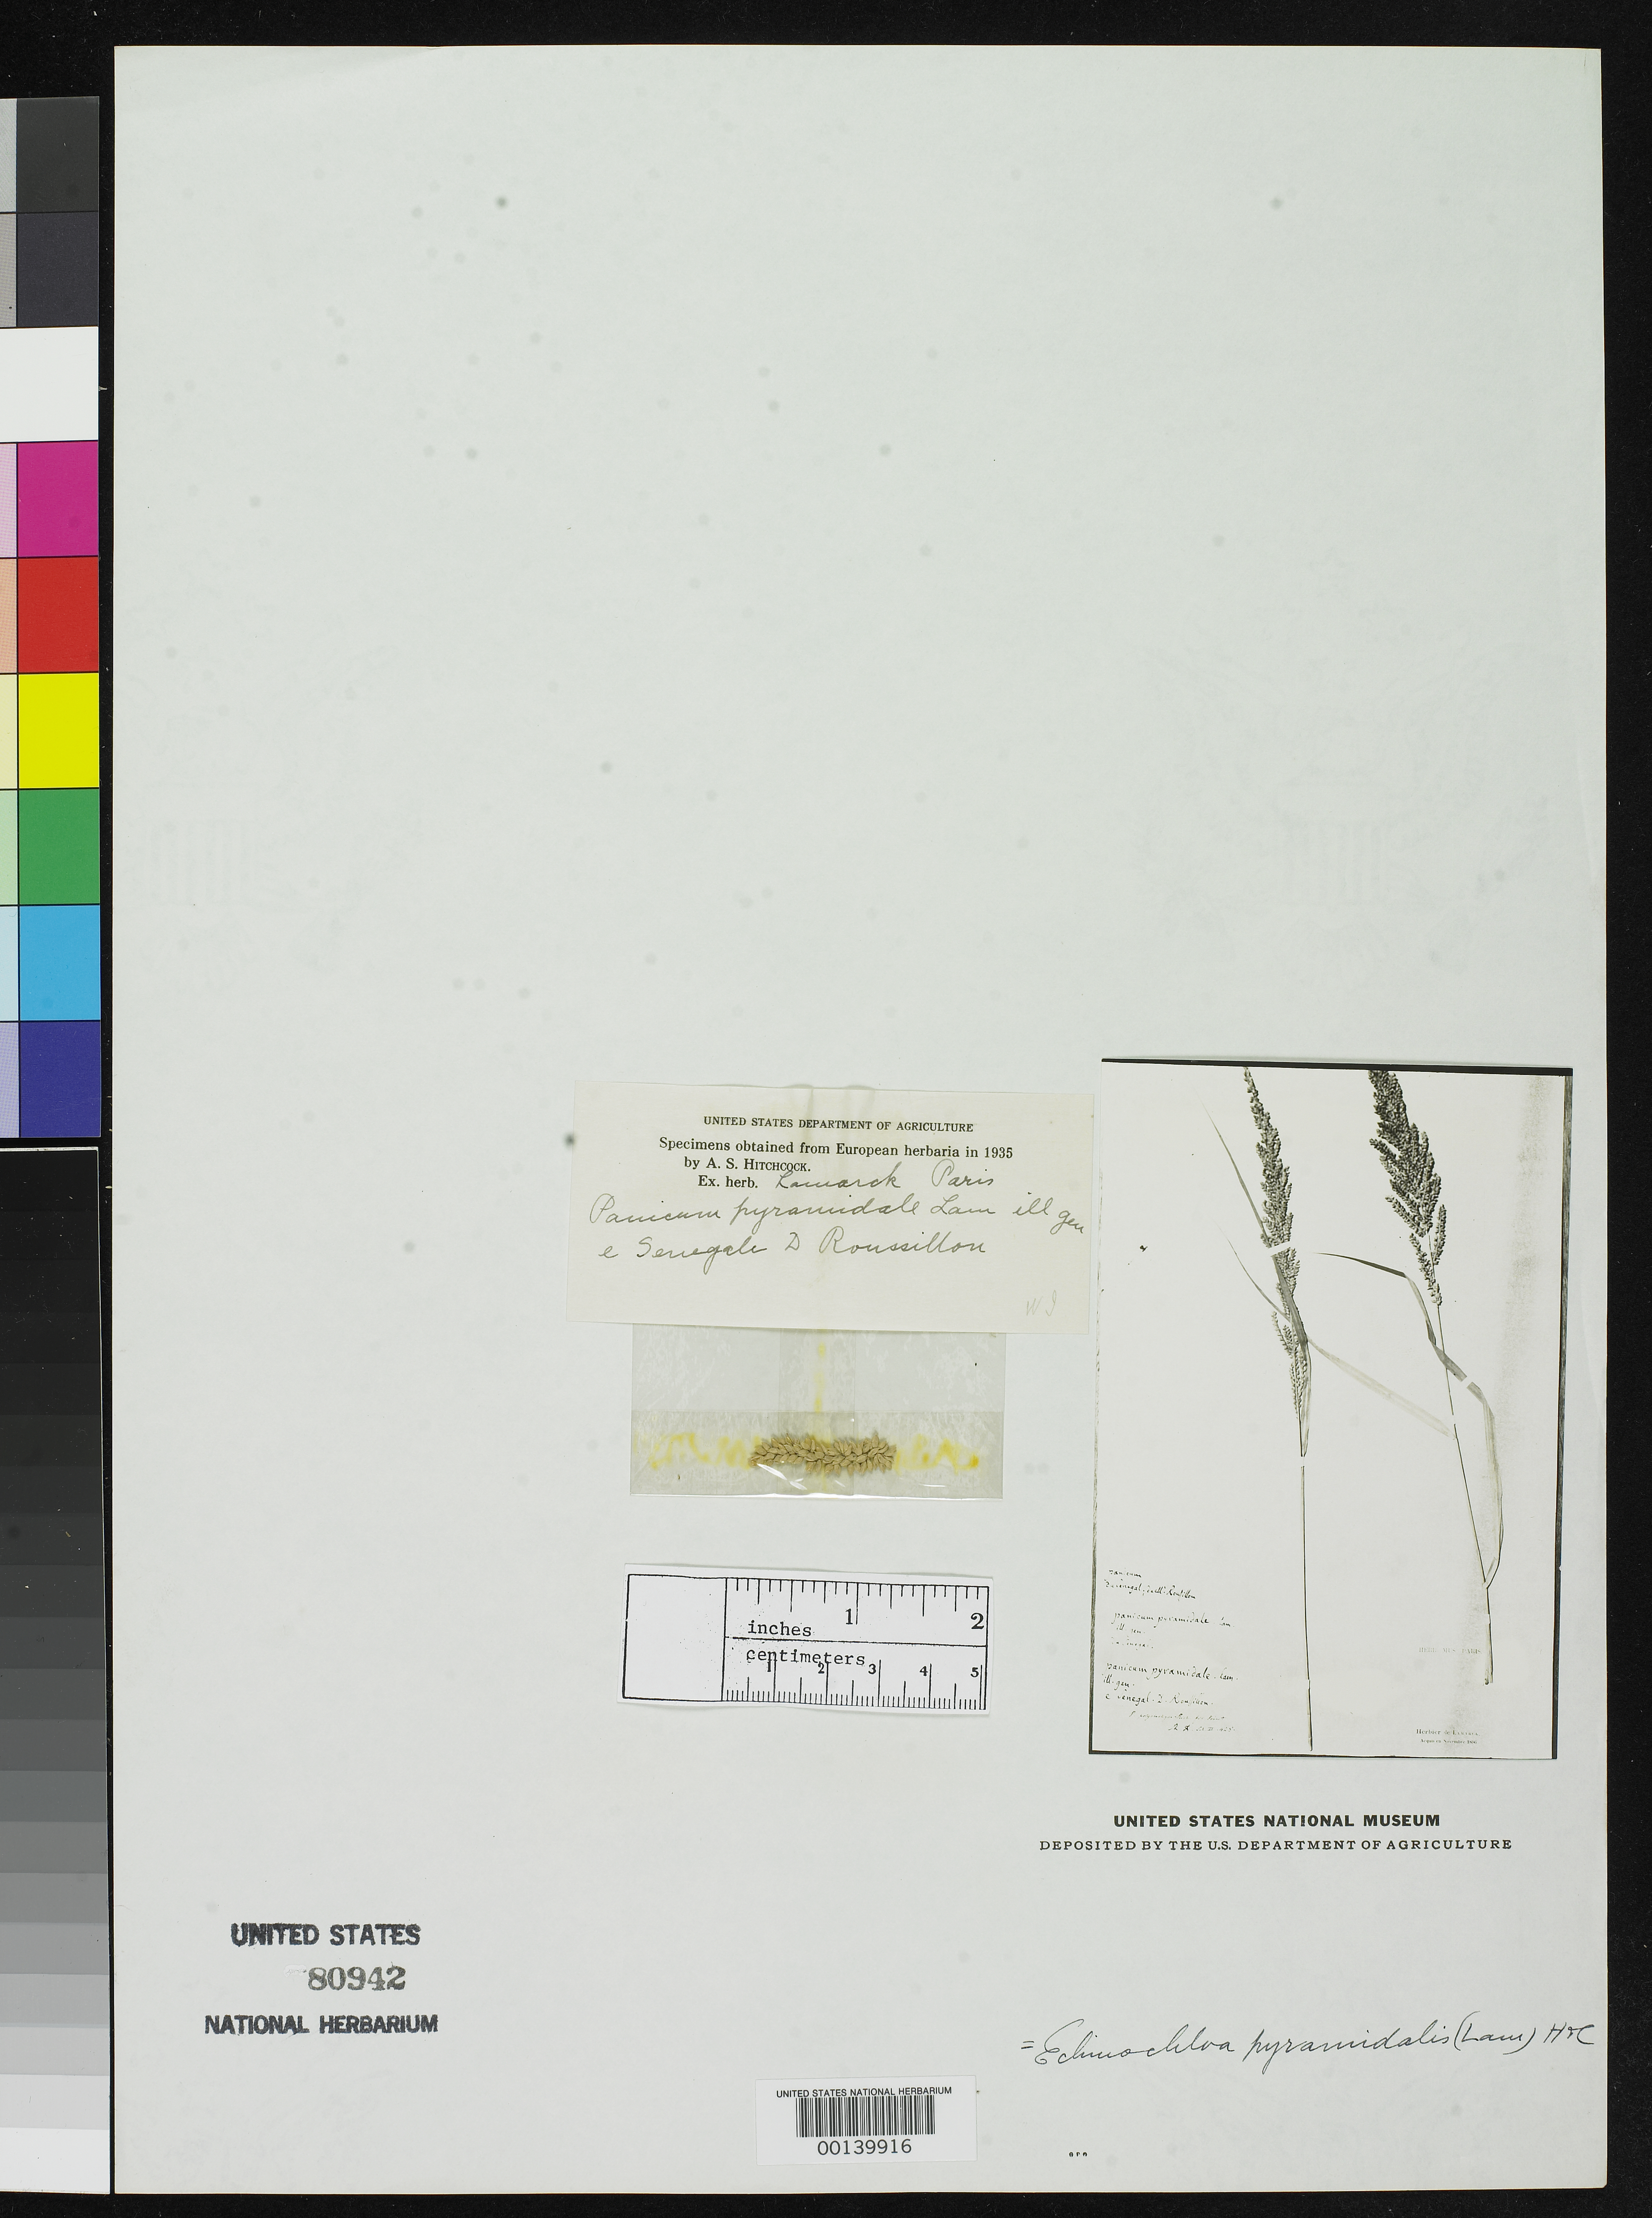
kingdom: Plantae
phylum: Tracheophyta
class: Liliopsida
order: Poales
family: Poaceae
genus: Panicum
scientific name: Panicum pyramidale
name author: Lam.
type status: Type Fragment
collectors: D. Ronssillon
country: Senegal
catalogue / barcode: US 80942